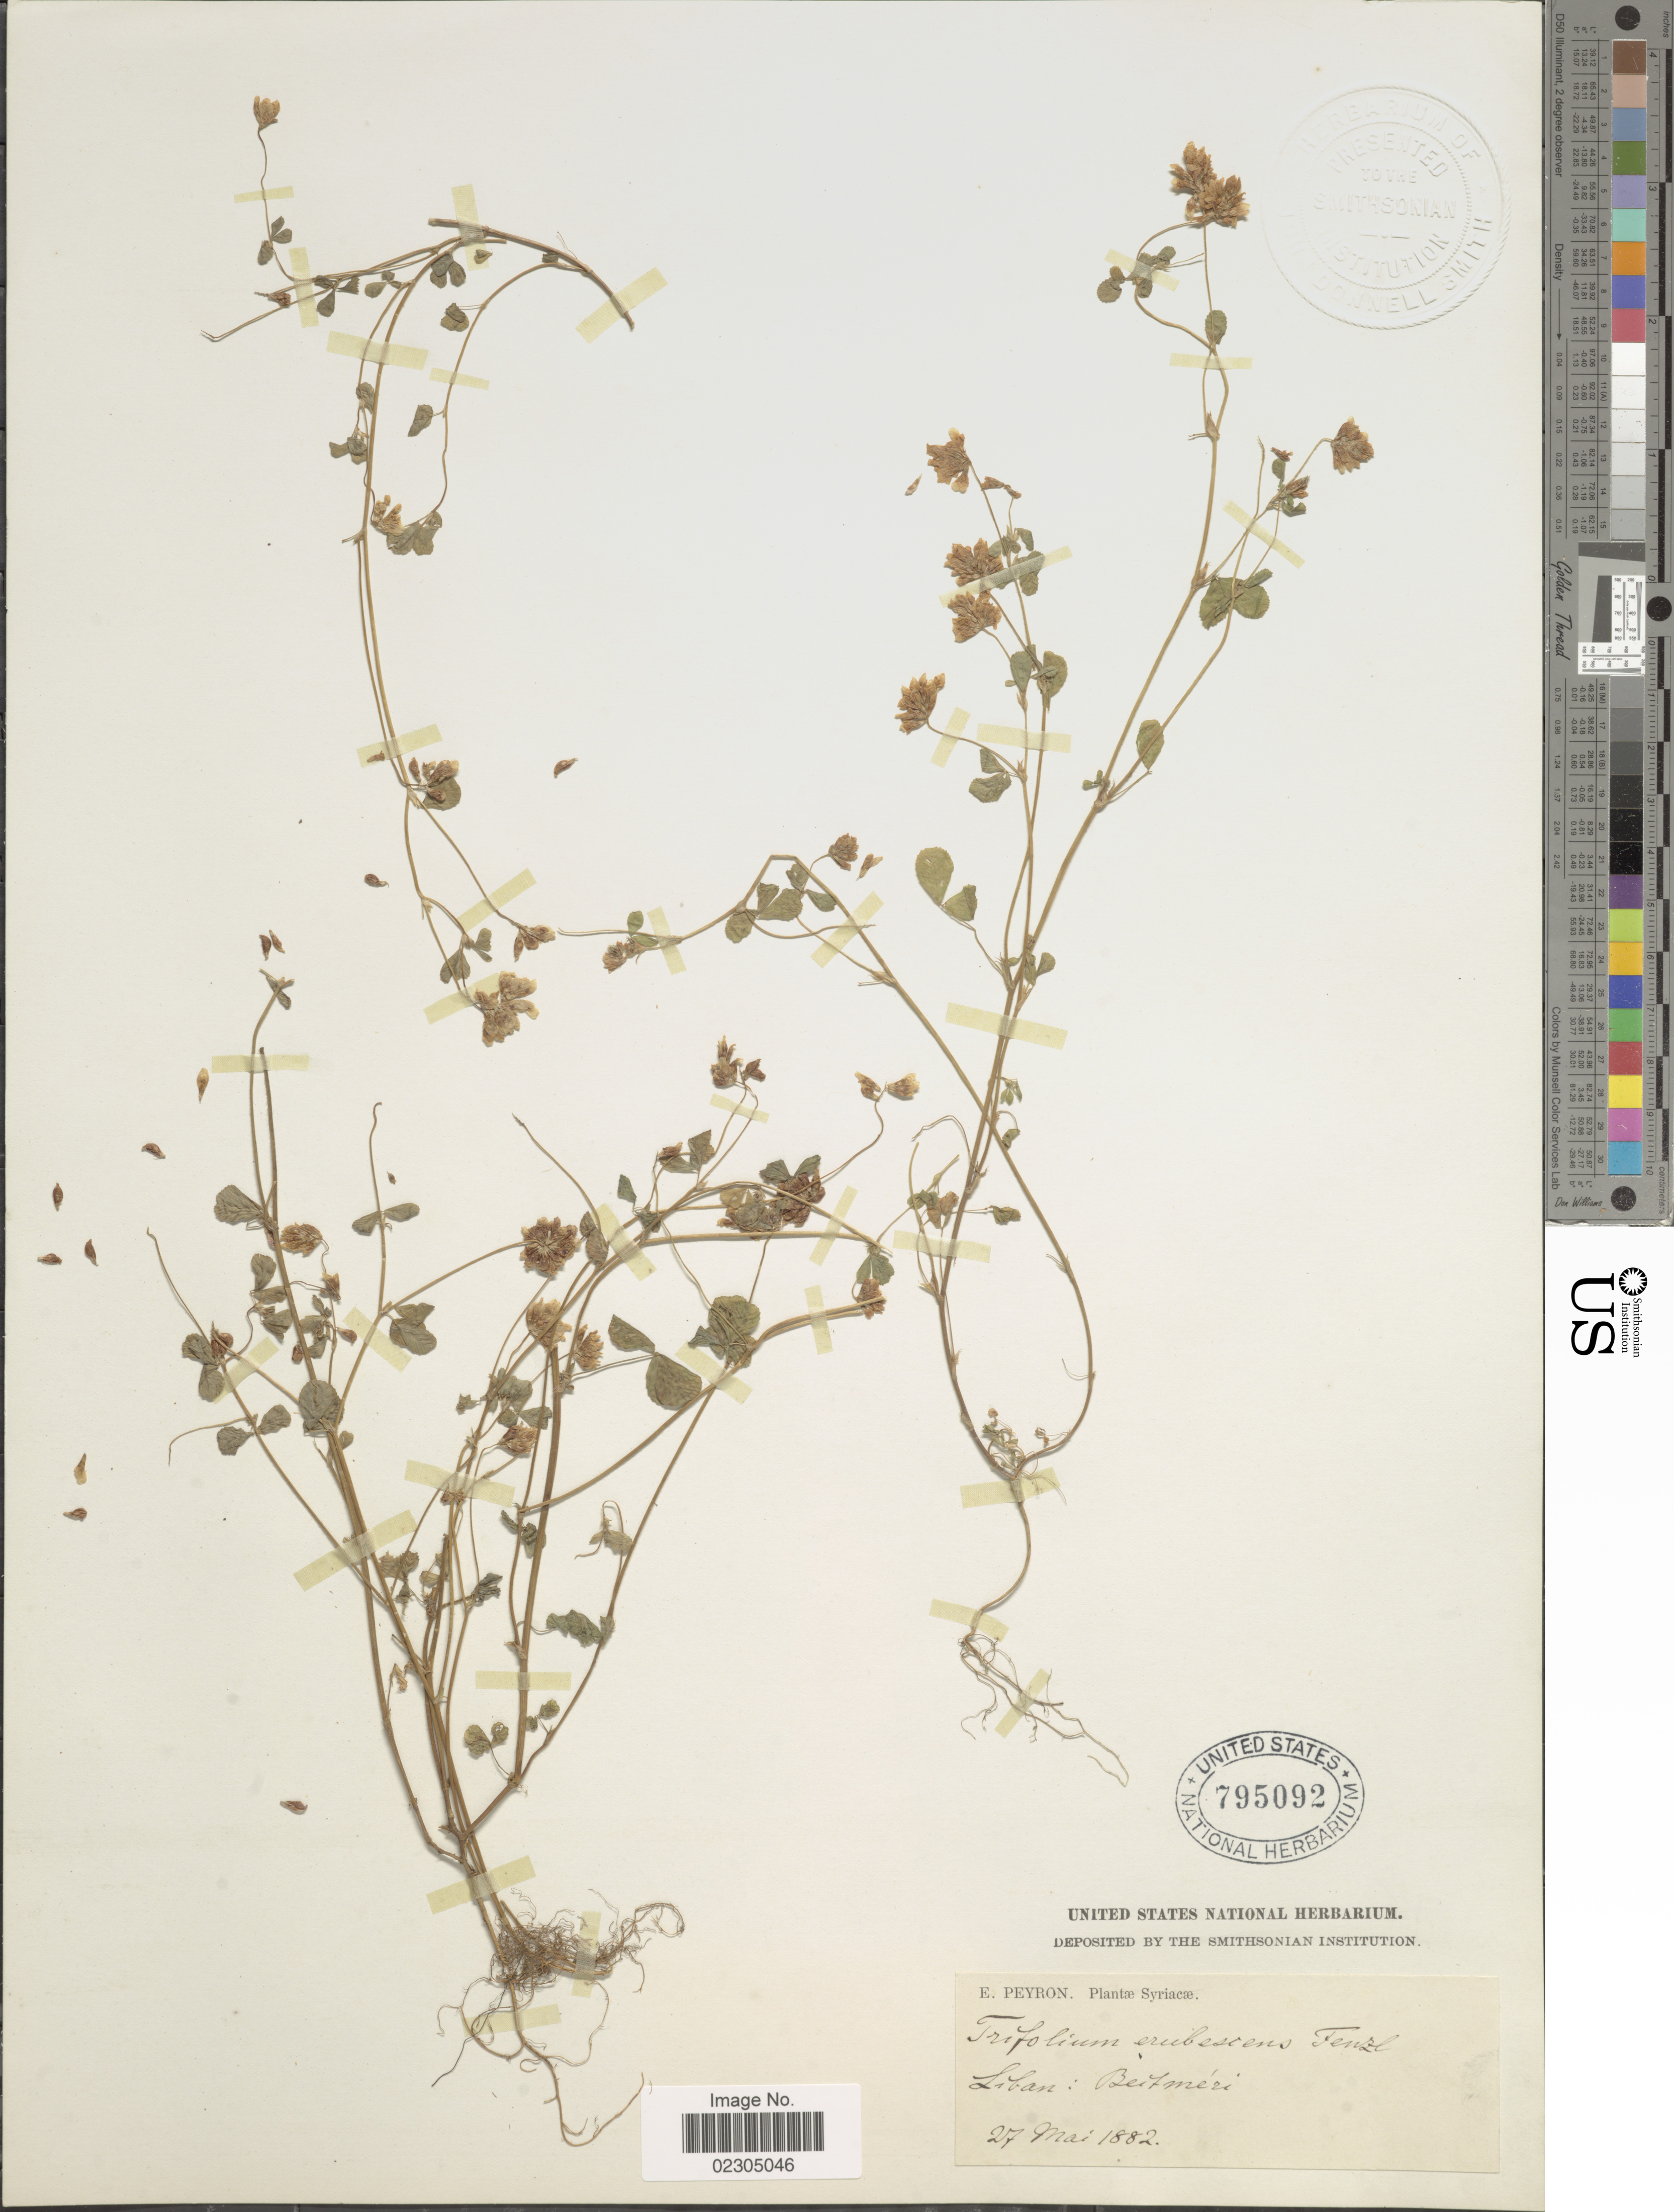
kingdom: Plantae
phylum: Tracheophyta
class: Magnoliopsida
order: Fabales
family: Fabaceae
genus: Trifolium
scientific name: Trifolium erubescens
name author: Fenzl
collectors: E. Peyron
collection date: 1882-05-27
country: Lebanon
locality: Syriacae. Liban: Beifmero. [interpreted]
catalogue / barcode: US 795092